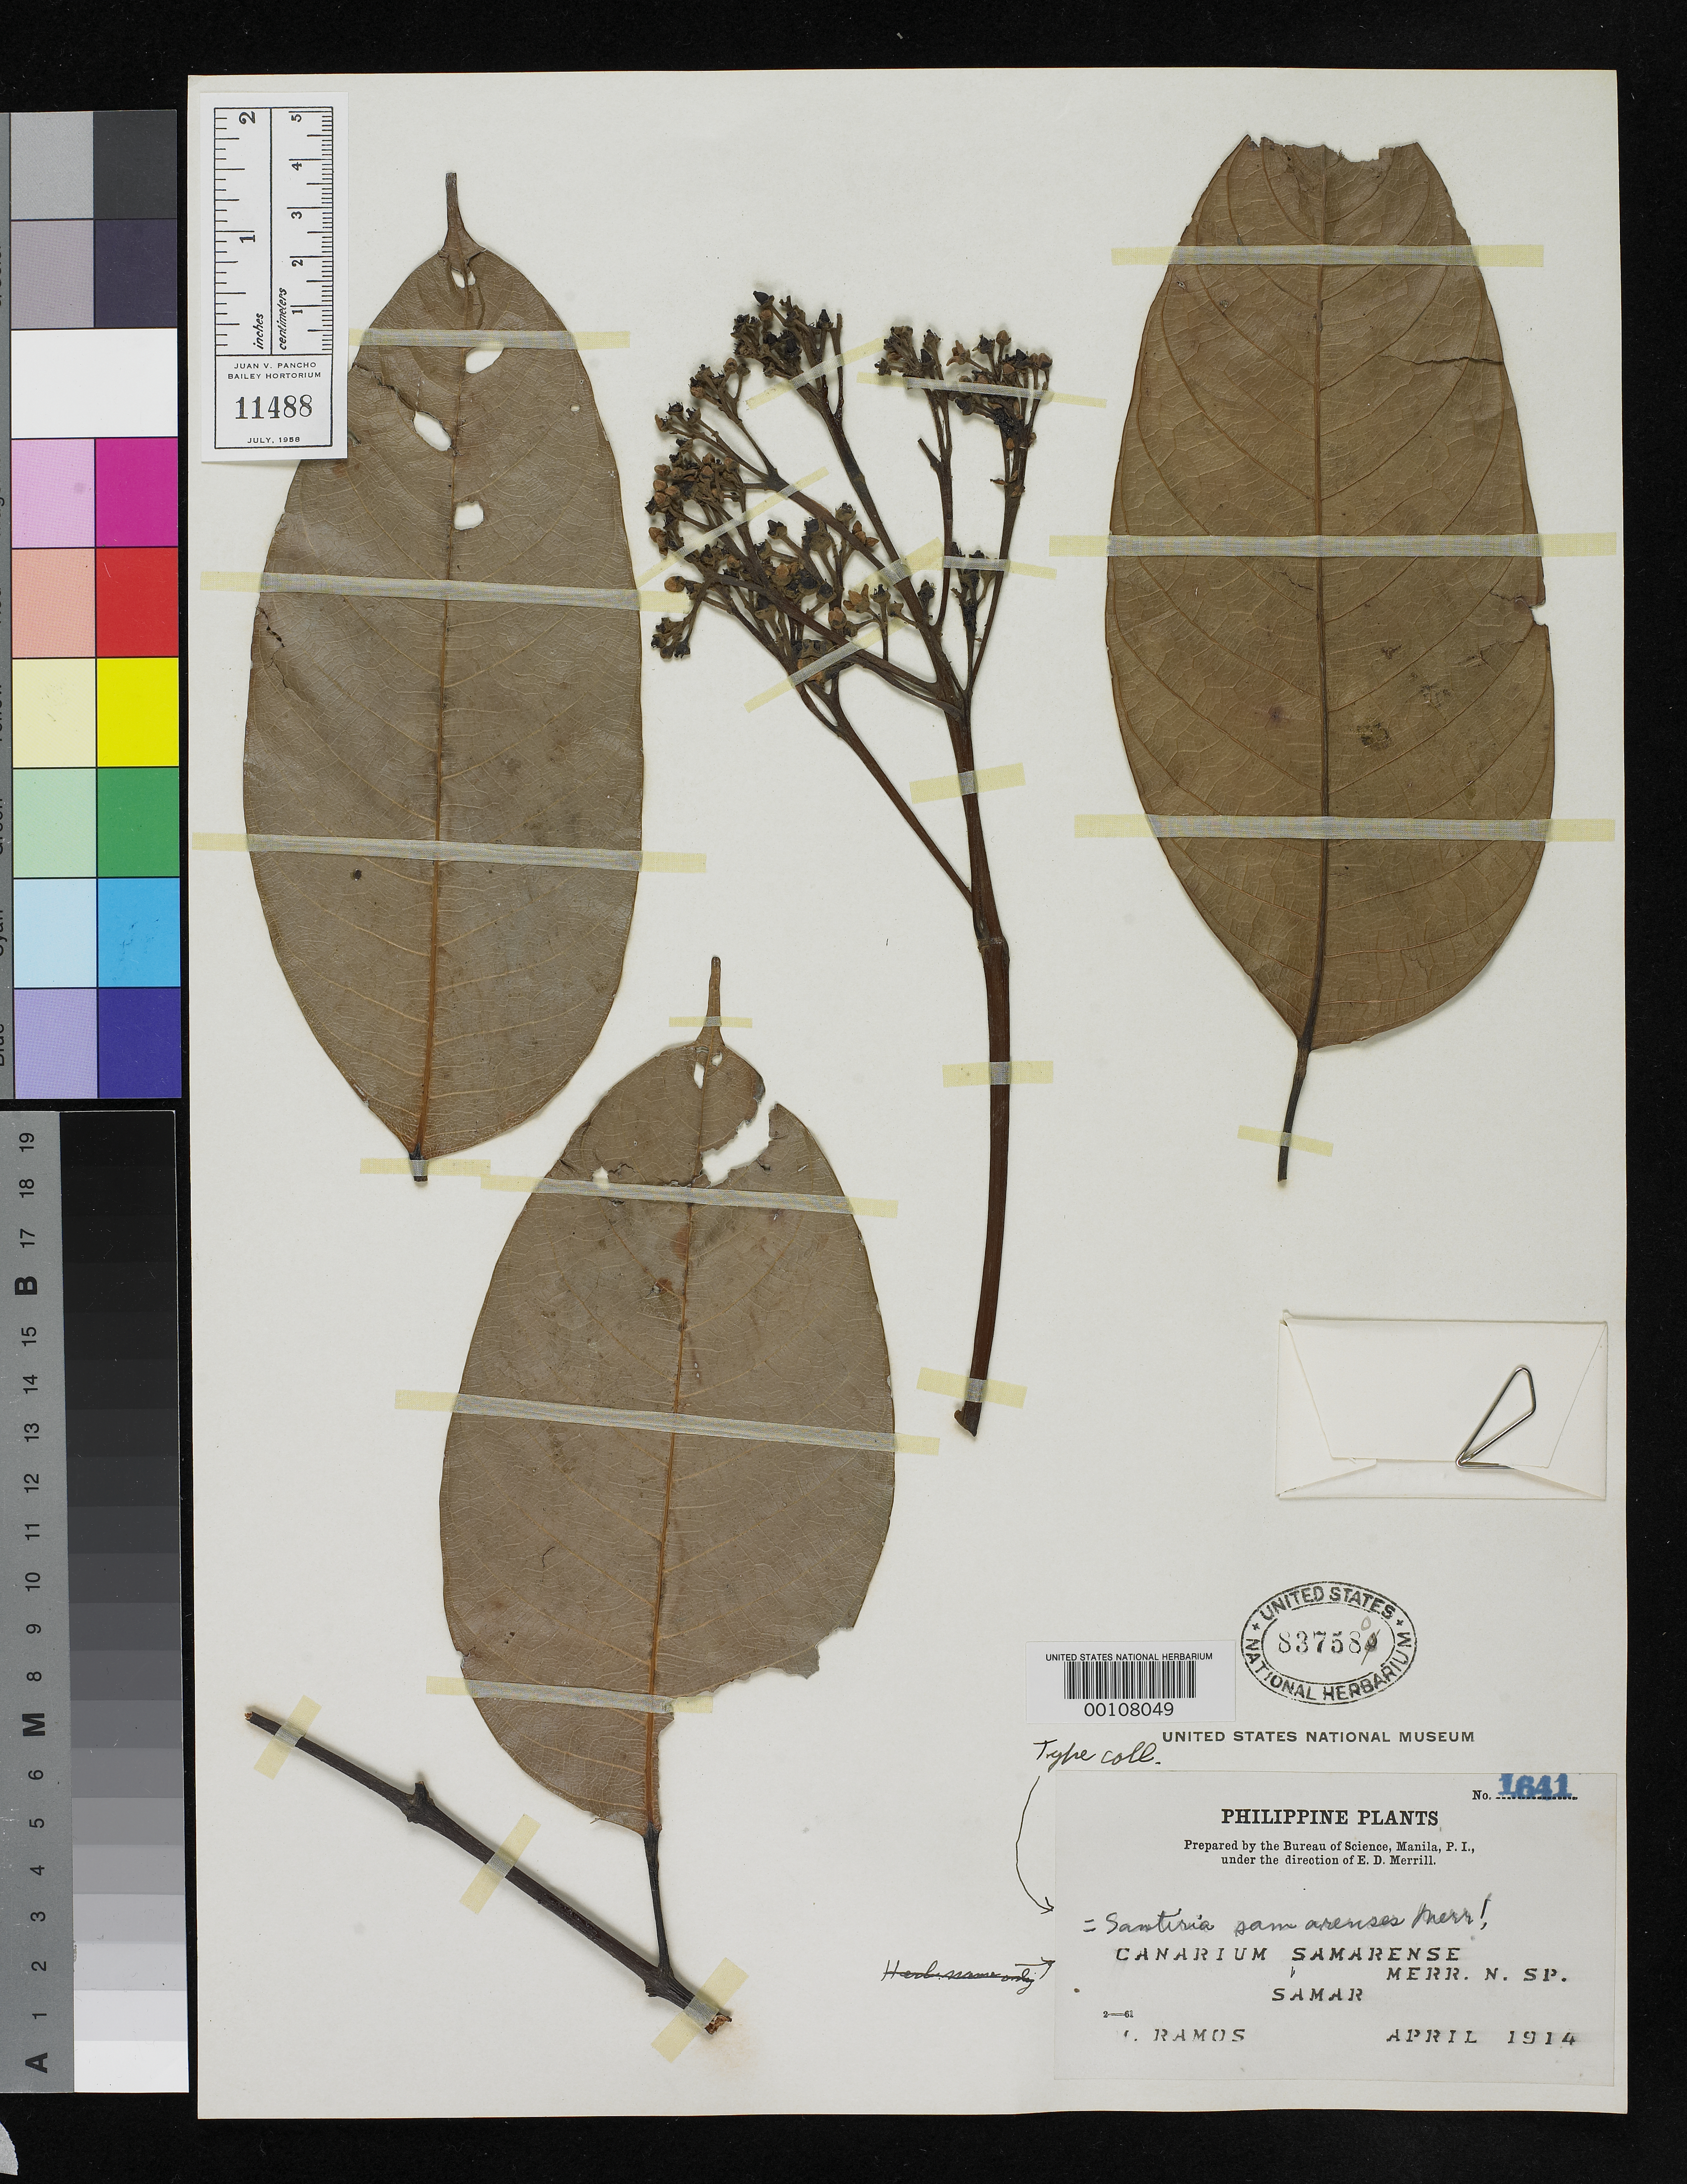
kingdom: Plantae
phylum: Tracheophyta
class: Magnoliopsida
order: Sapindales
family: Burseraceae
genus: Santiria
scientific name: Santiria samarensis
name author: Merr.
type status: Isotype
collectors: M. Ramos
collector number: Philip. Pl. 1641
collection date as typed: Apr 1914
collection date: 1914-04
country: Philippines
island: Samar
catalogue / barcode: US 837580